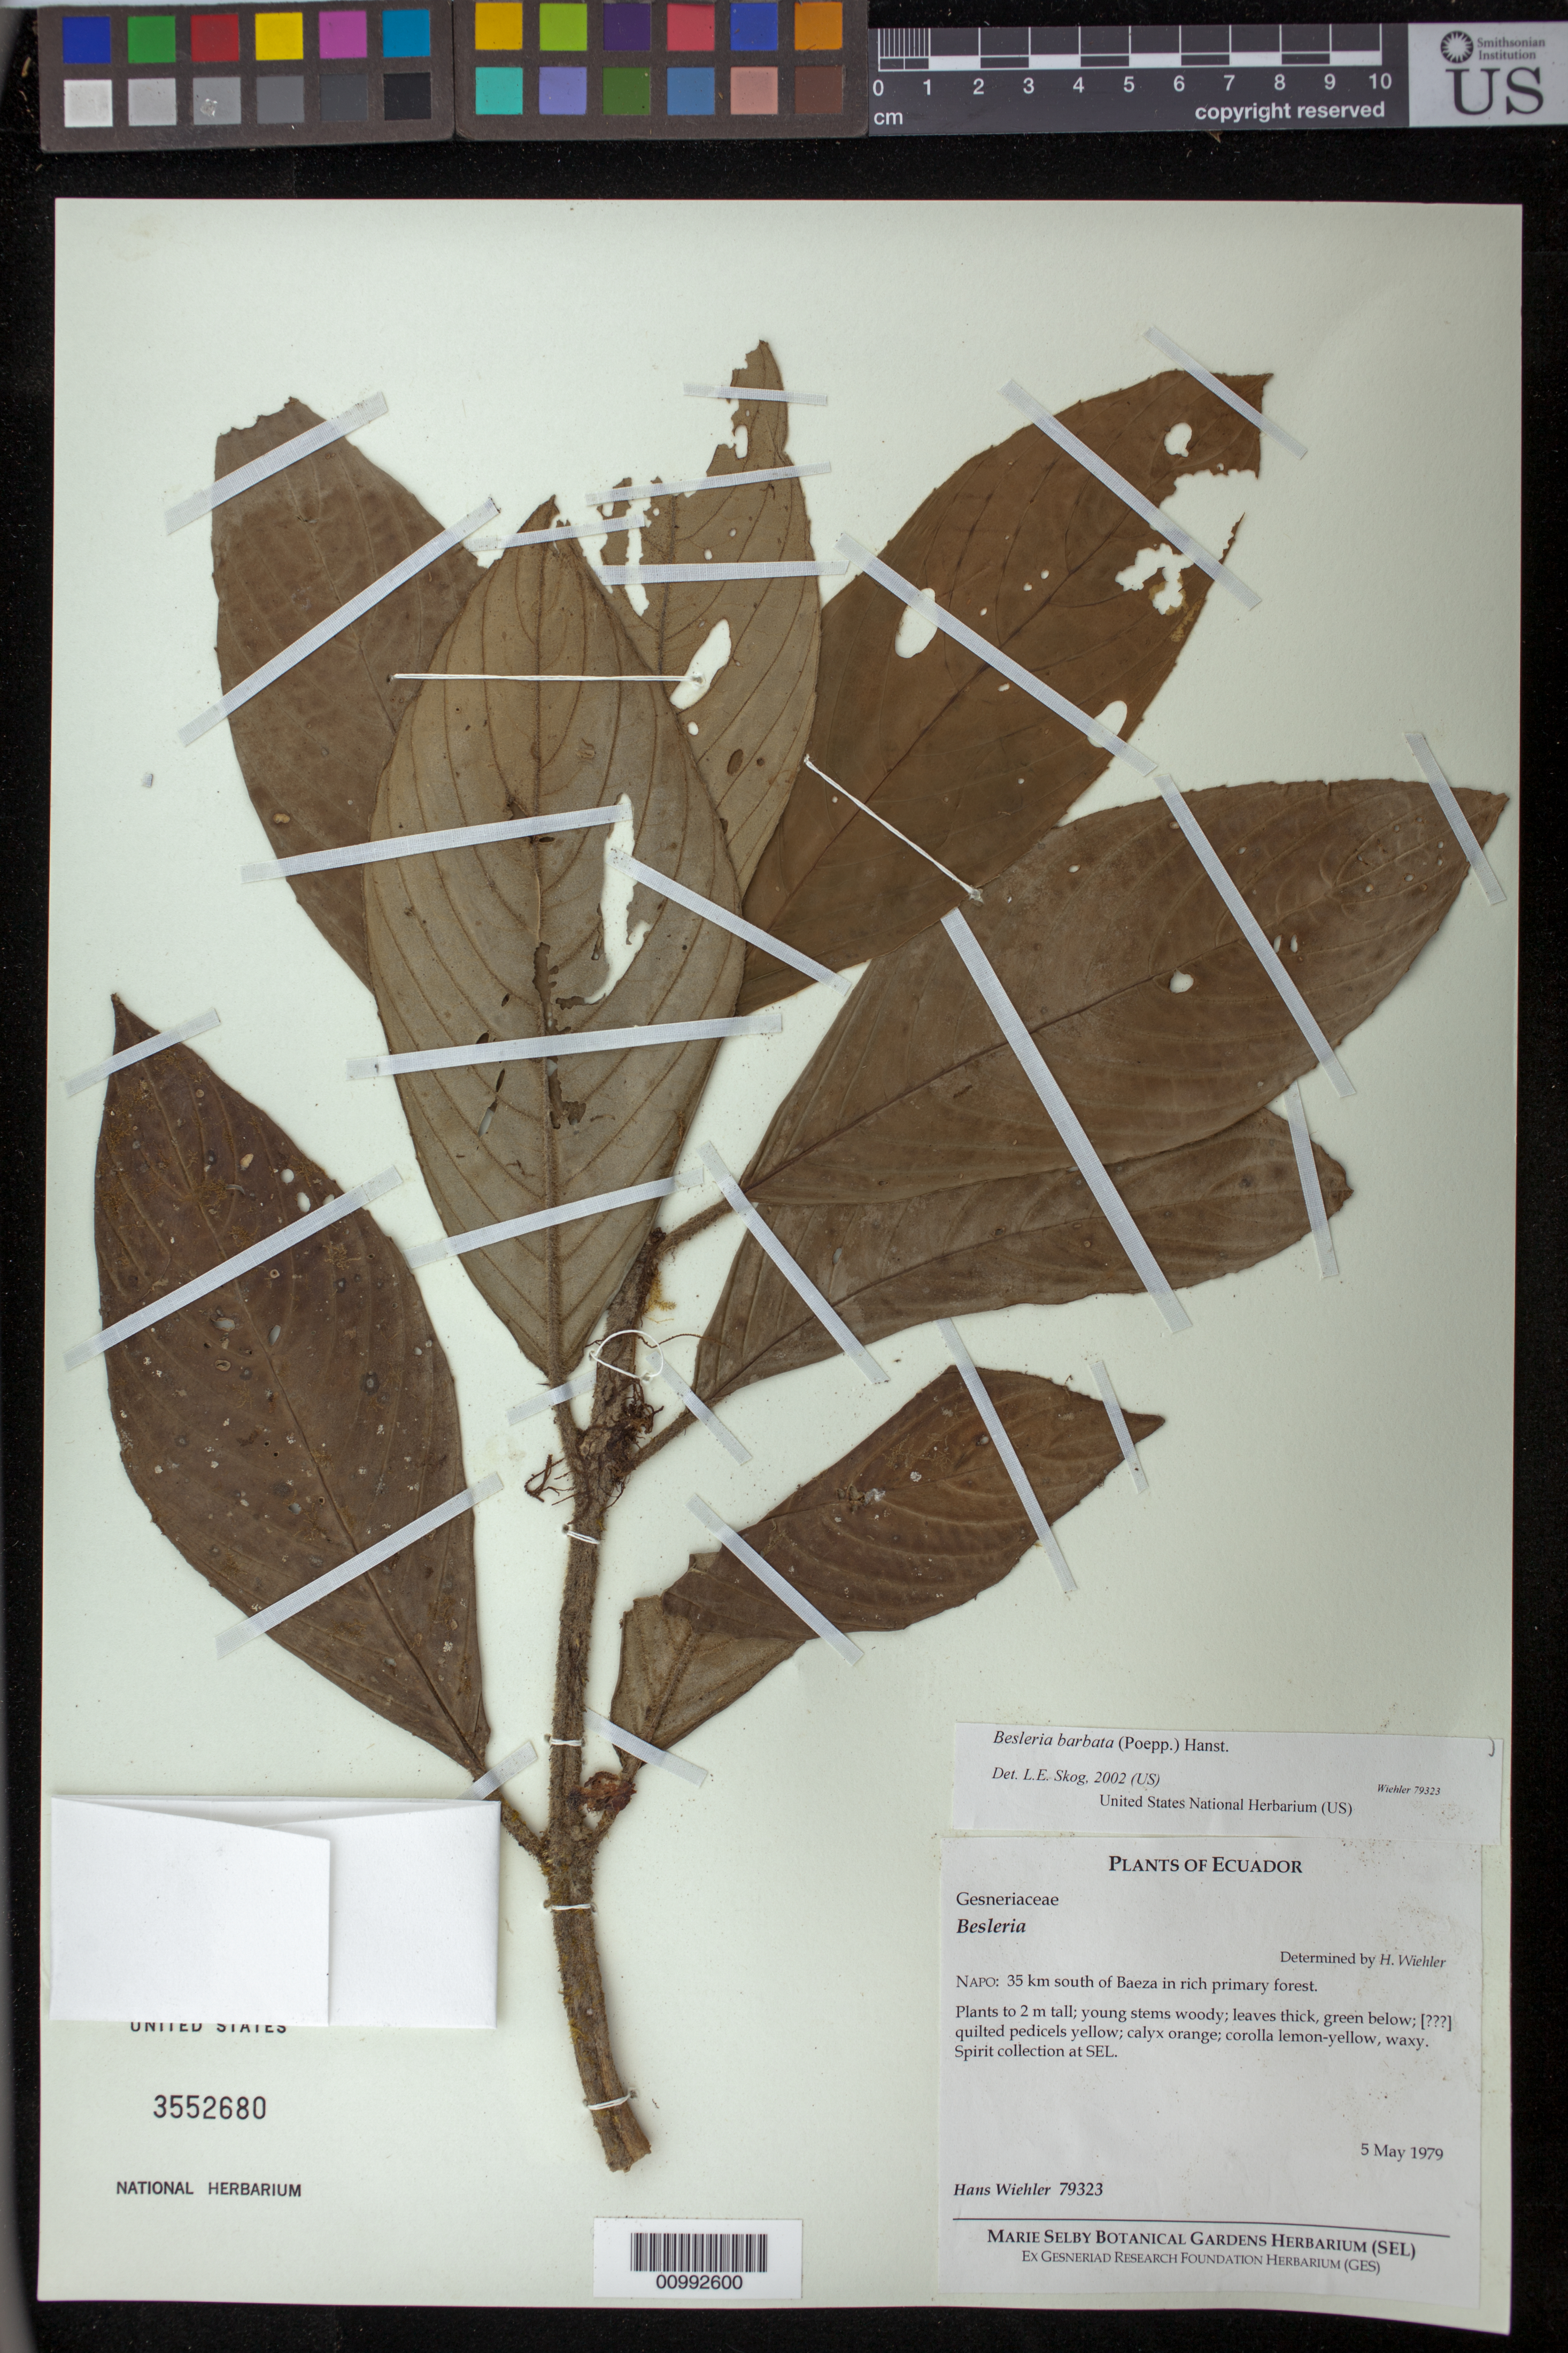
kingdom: Plantae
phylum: Tracheophyta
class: Magnoliopsida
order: Lamiales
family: Gesneriaceae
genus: Besleria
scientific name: Besleria barbata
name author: (Poepp.) Hanst.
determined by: Skog, Laurence E.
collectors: H. J. Wiehler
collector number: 79323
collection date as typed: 05 May 1979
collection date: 1979-05-05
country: Ecuador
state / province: Napo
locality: Napo: 35 km south of Baeza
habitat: Rich primary forest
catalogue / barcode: US 3552680